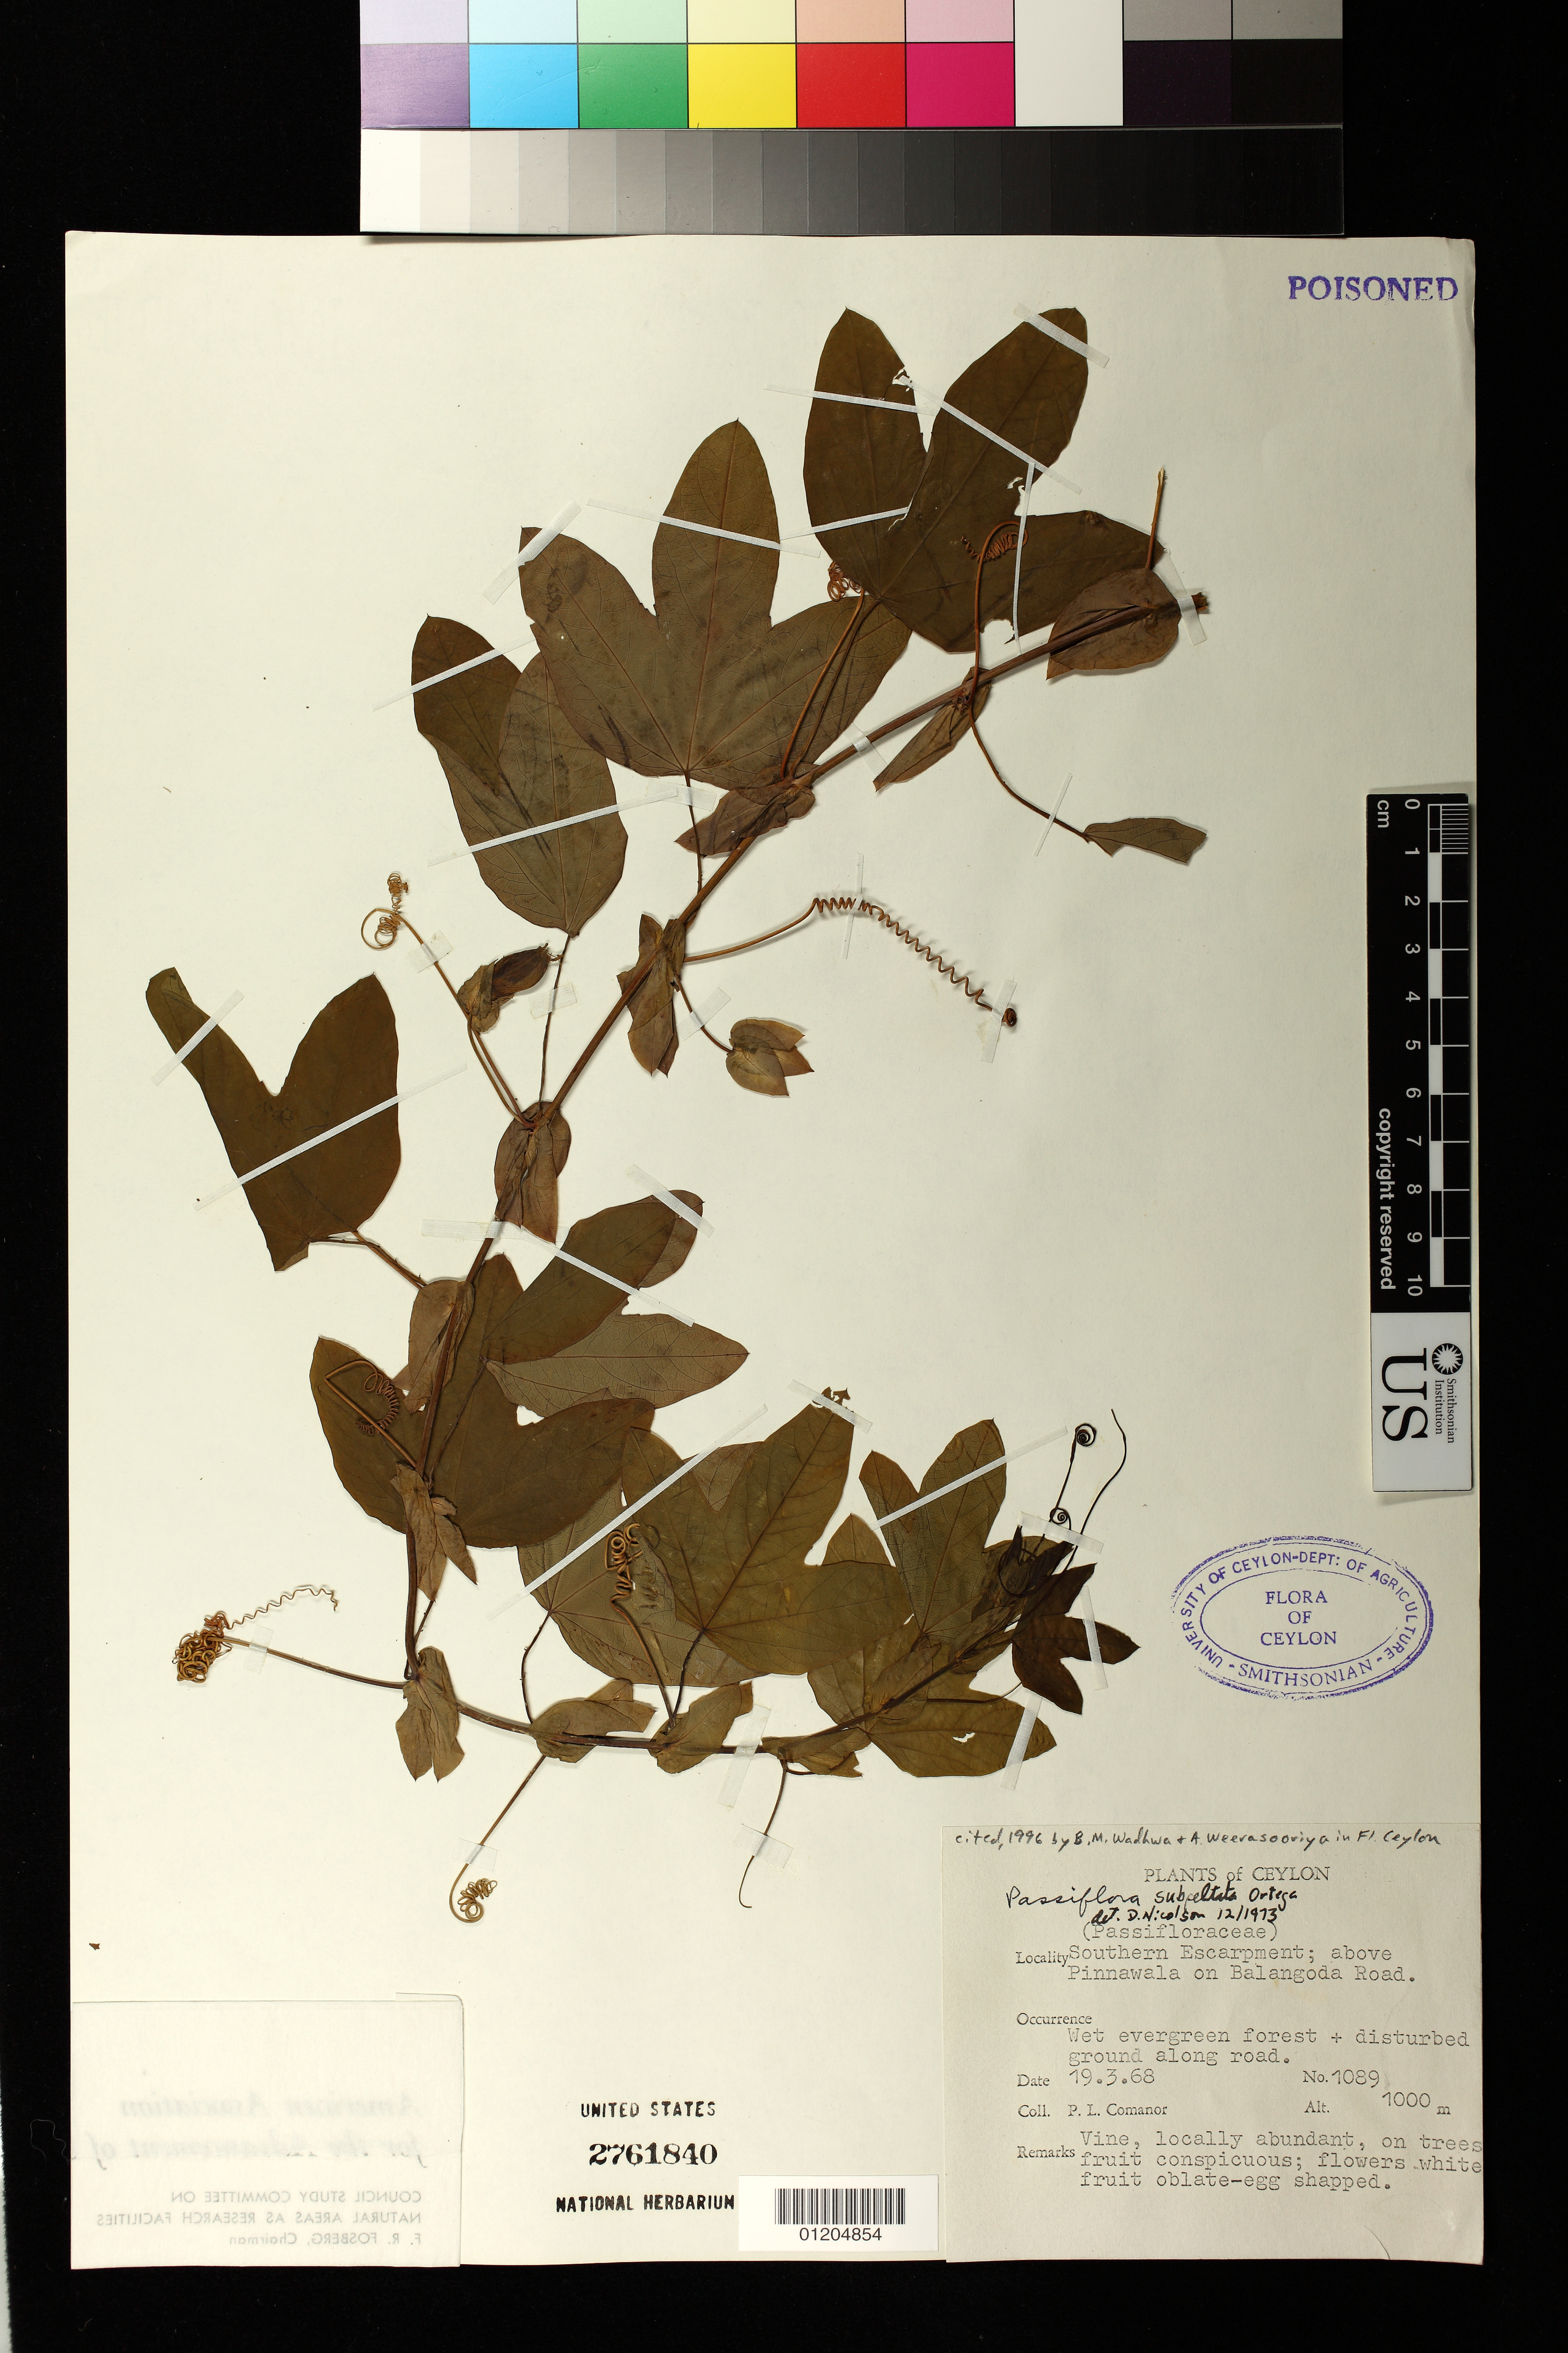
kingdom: Plantae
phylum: Tracheophyta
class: Magnoliopsida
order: Malpighiales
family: Passifloraceae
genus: Passiflora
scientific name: Passiflora subpeltata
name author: Ortega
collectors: P. Comanor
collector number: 1089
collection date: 1963-03-19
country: Sri Lanka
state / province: Central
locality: Southern Escarpment; Pinnawala on Balangoda Road.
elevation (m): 1000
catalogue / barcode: US 2761840